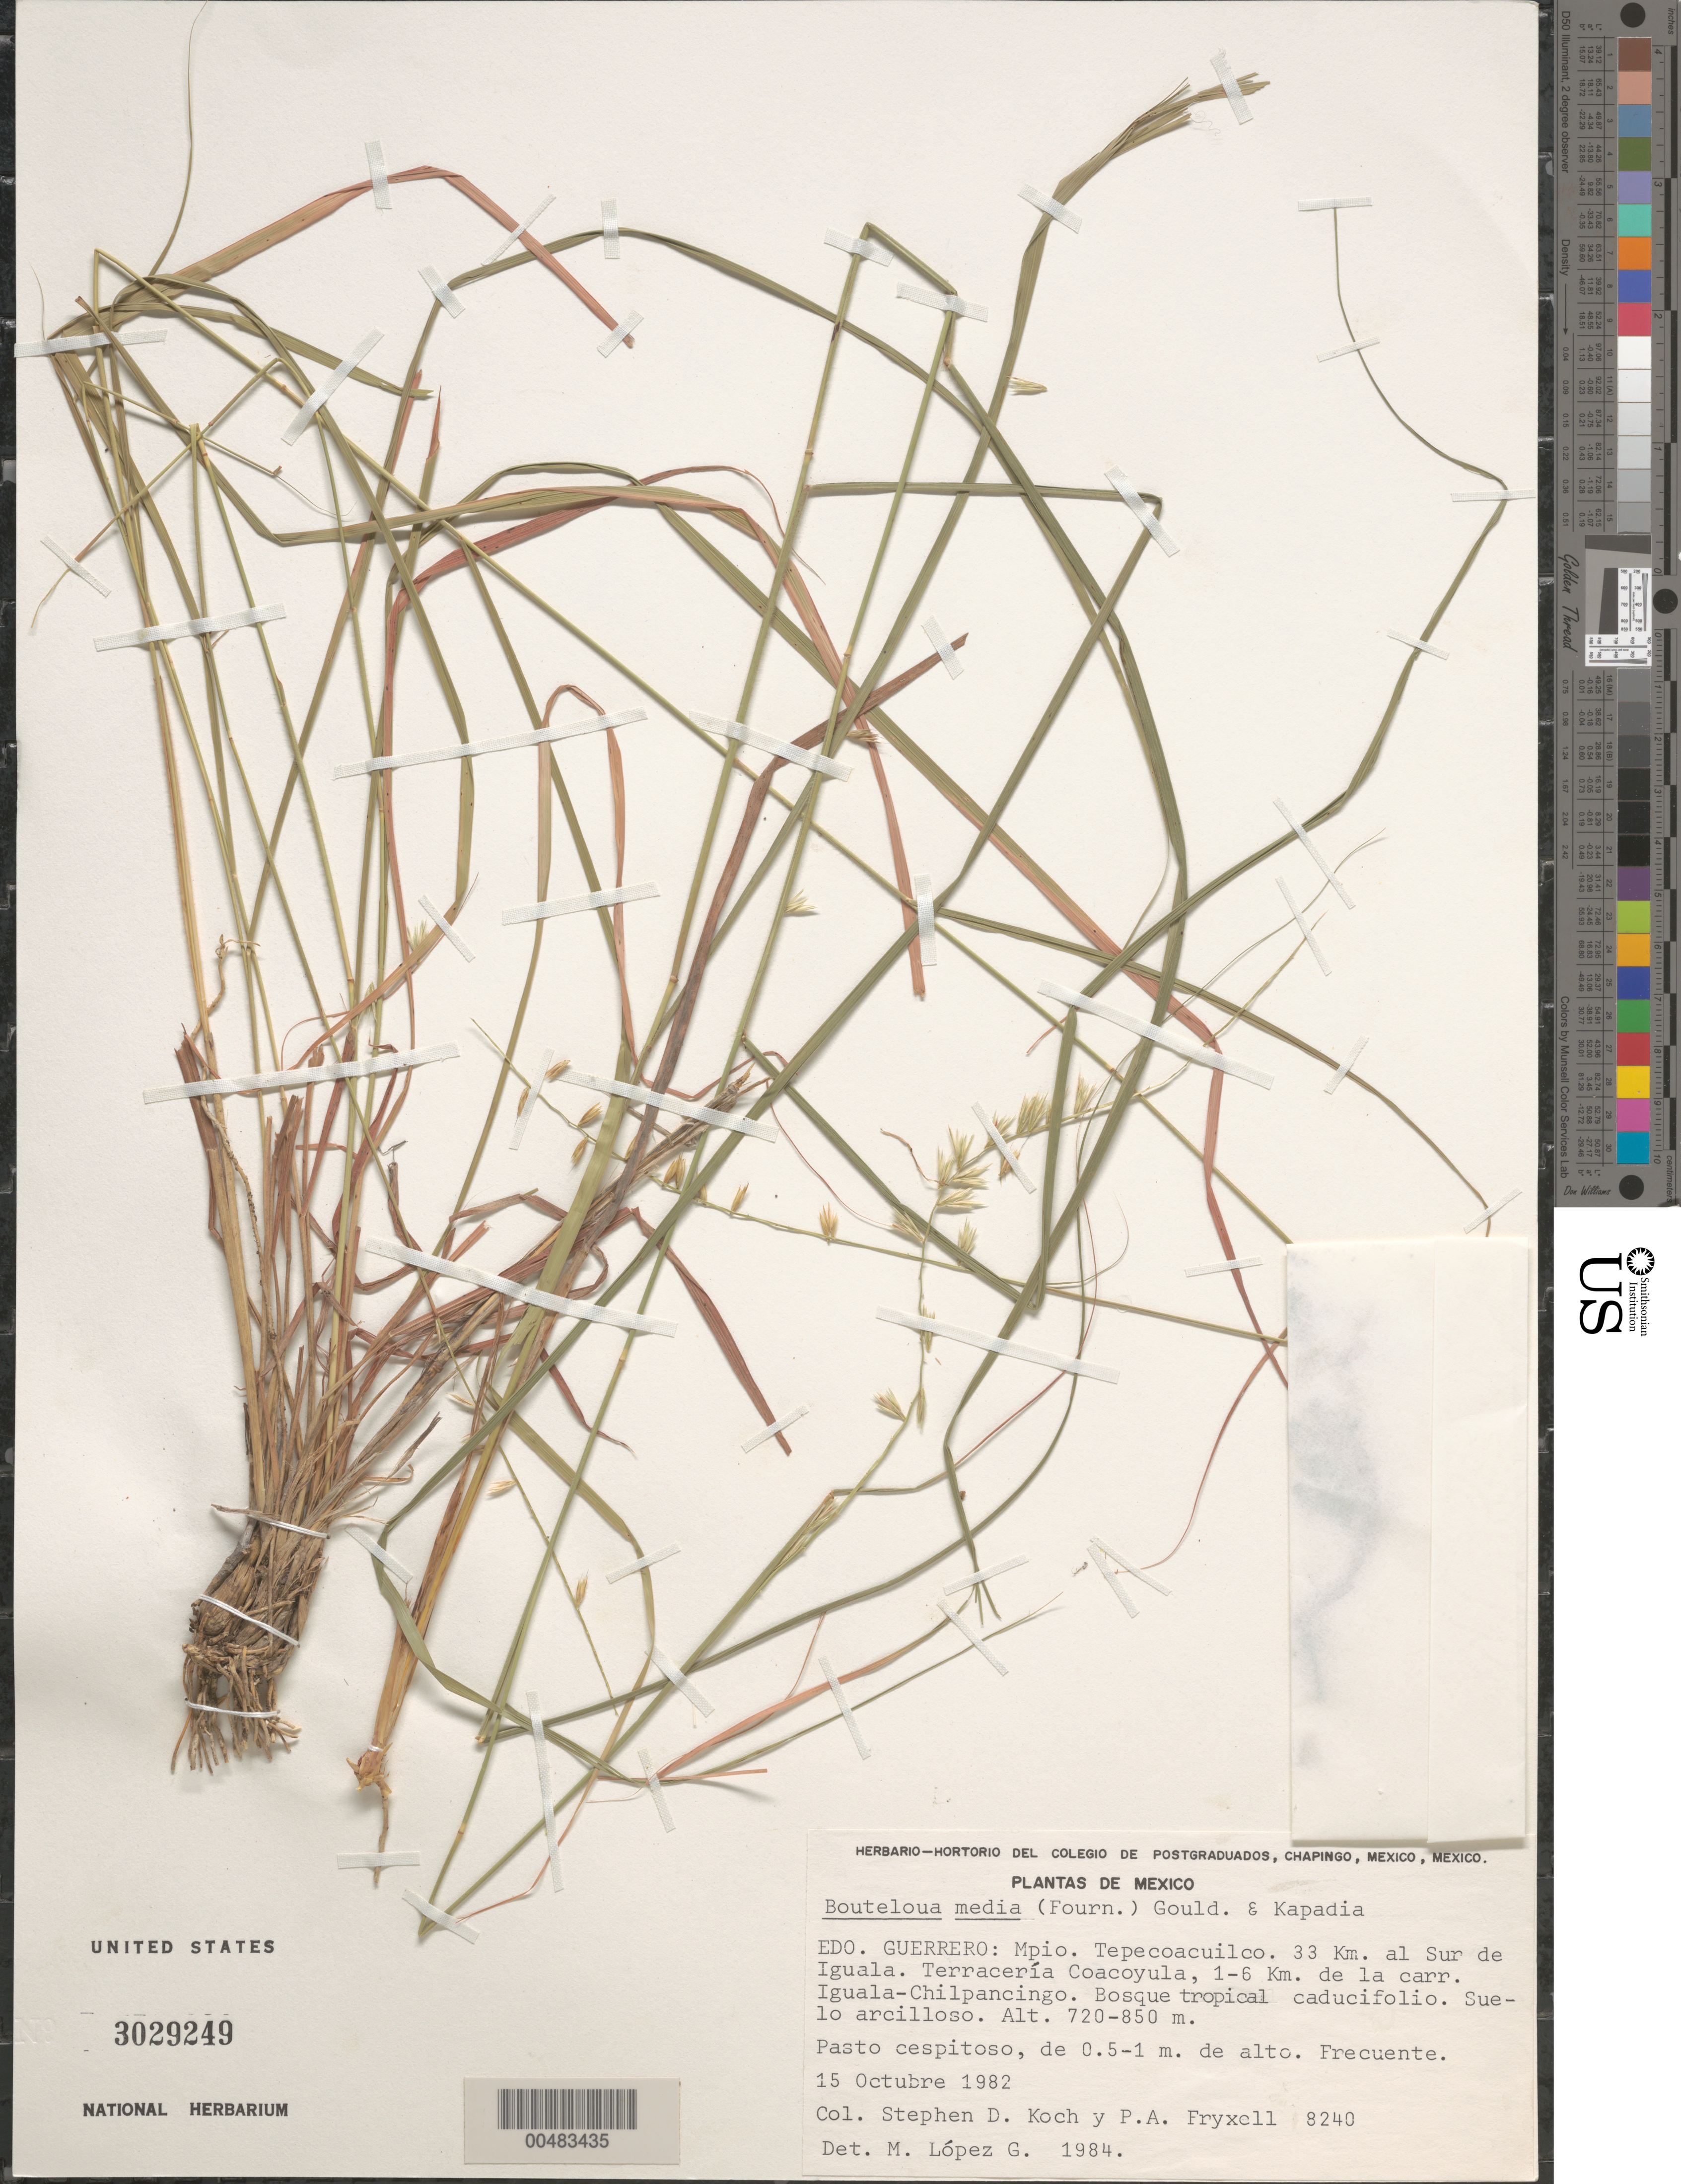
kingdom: Plantae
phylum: Tracheophyta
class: Liliopsida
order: Poales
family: Poaceae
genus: Bouteloua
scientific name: Bouteloua media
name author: (E. Fourn.) Gould & Kapadia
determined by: Lopez-G., M.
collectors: S. D. Koch & P. A. Fryxell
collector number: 8240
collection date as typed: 15 Oct 1982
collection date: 1982-10-15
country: Mexico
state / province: Guerrero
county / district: Tepecoacuilco De Trujano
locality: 33 km al Sur de Iguala, Terracería Coacoyula, 1-6 km de la carr. Iguala - Chilpancingo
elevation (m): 720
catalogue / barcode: US 3029249